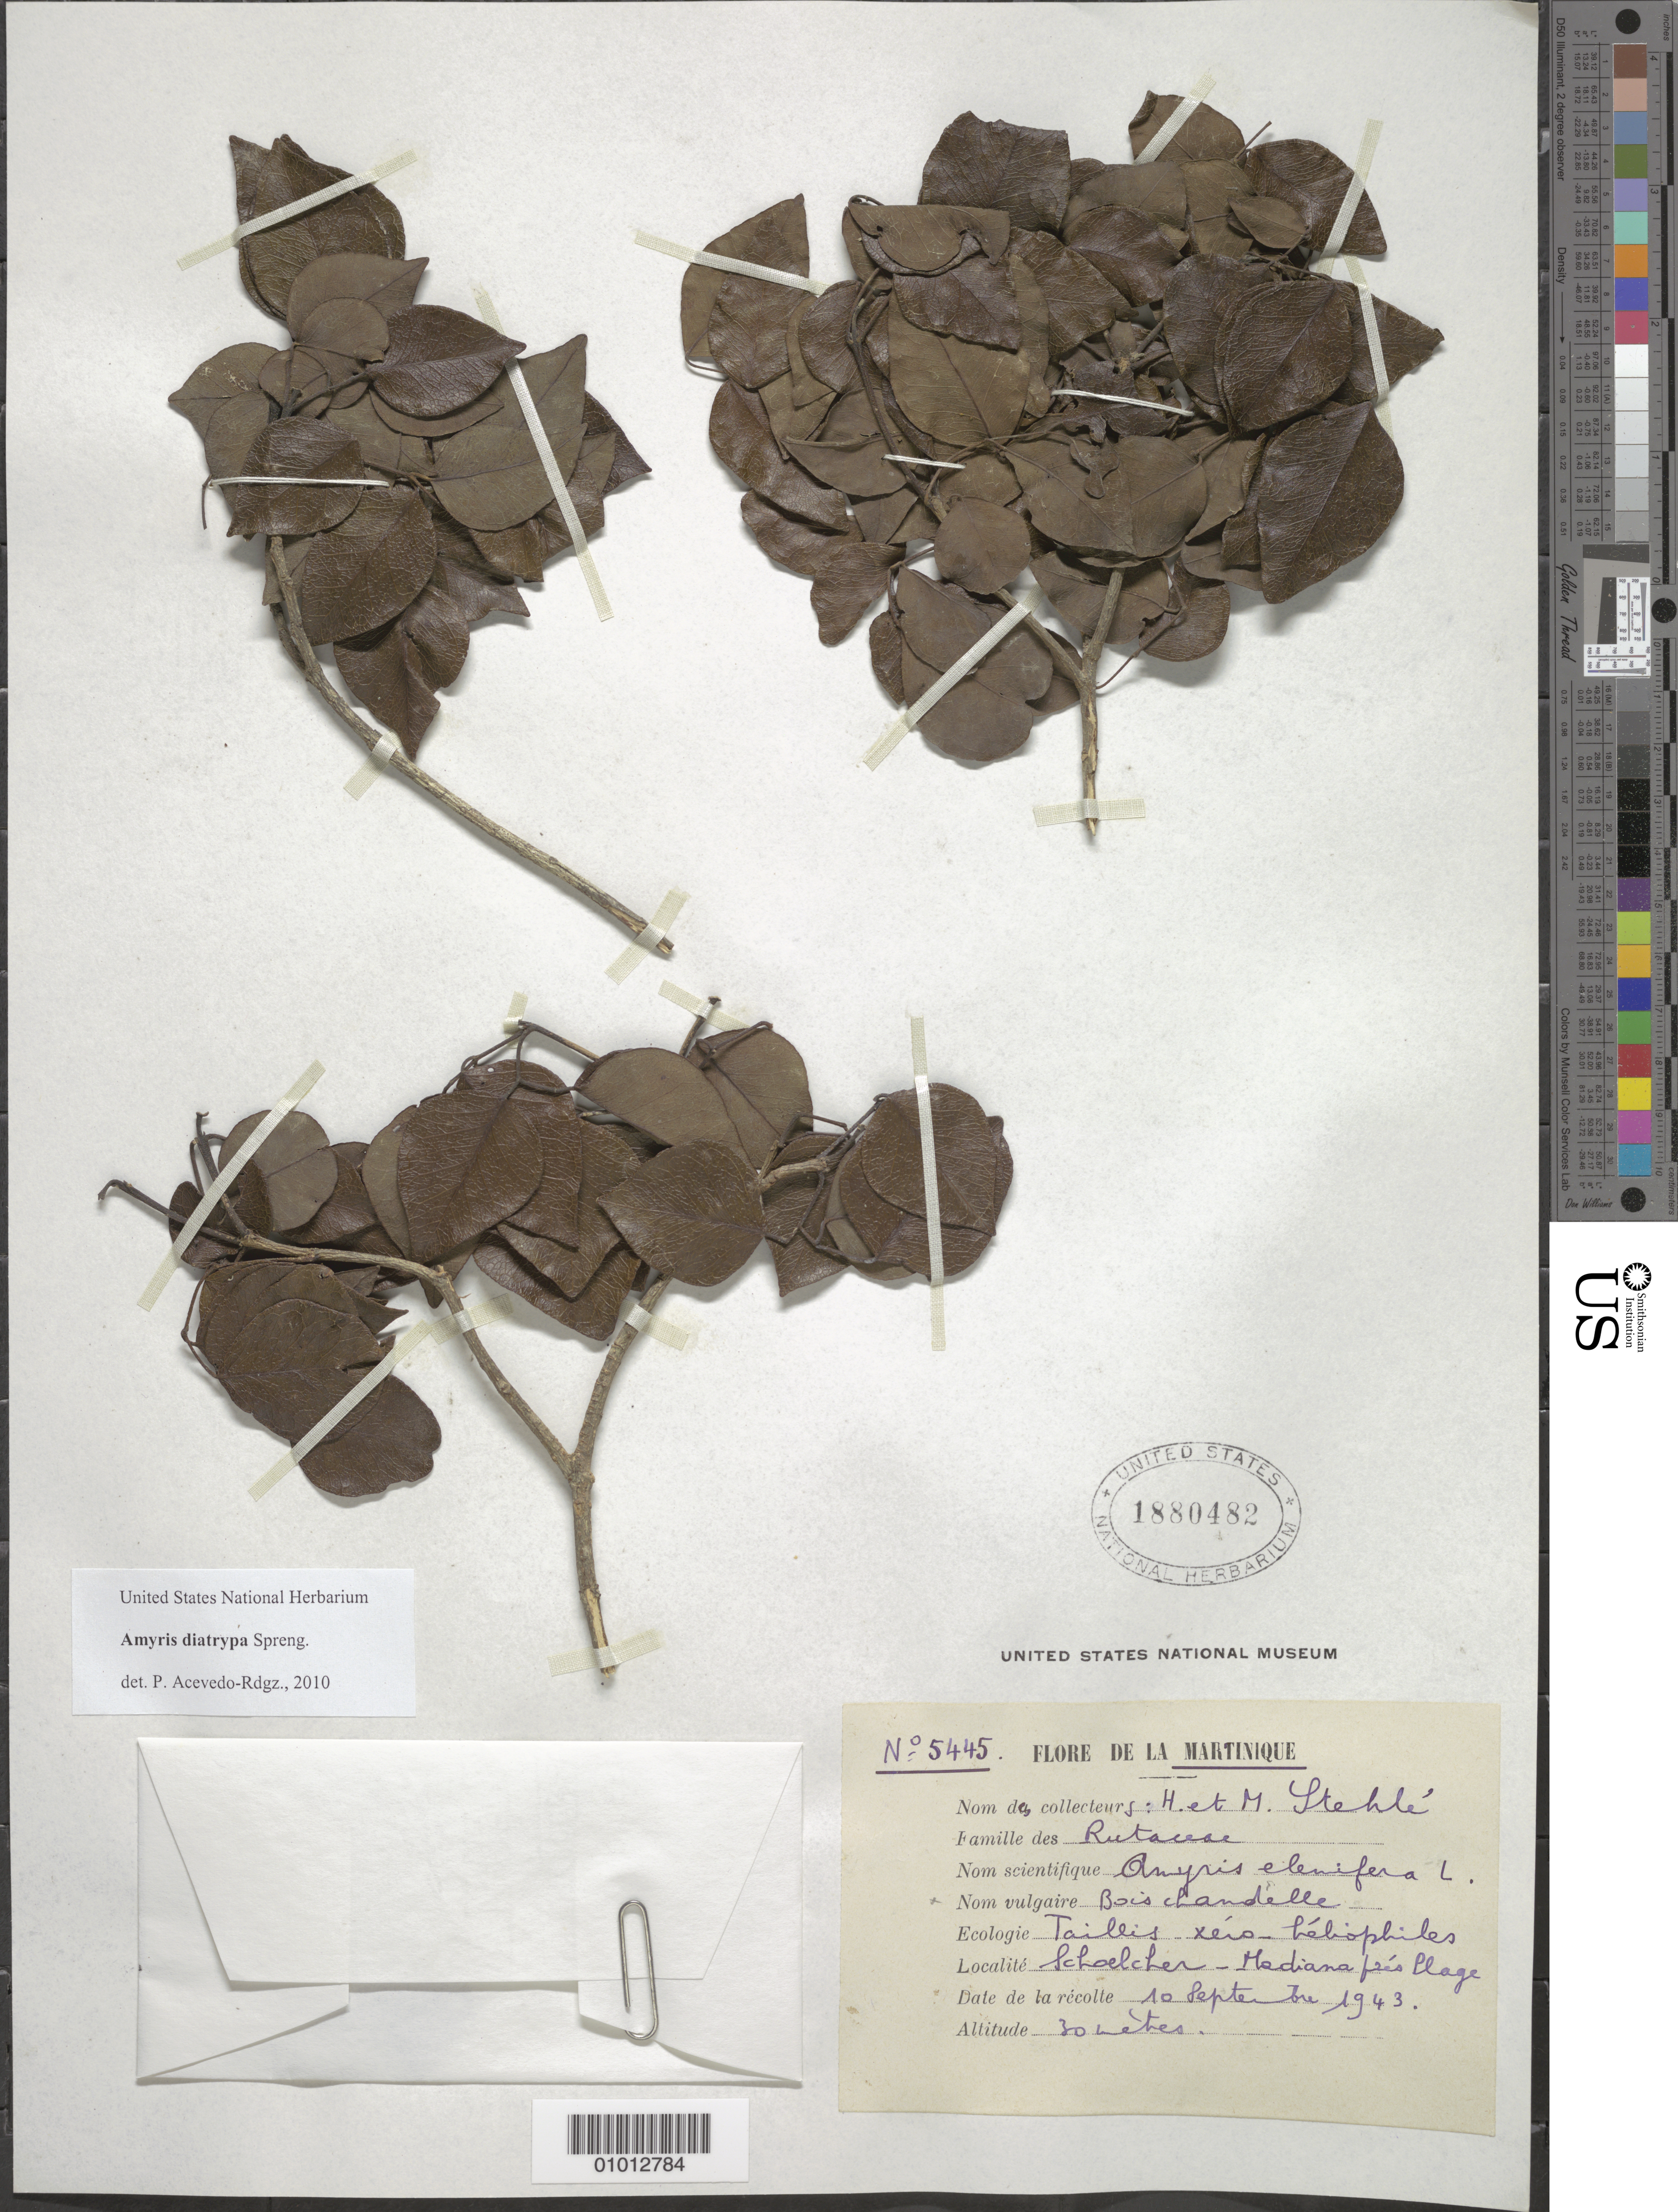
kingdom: Plantae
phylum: Tracheophyta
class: Magnoliopsida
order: Sapindales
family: Rutaceae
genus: Amyris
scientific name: Amyris diatrypa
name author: Spreng.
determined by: Acevedo-Rodríguez, P., (BOT), Smithsonian Institution - National Museum of Natural History (UNITED STATES)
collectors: H. Stehlé & M. Stehlé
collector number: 5445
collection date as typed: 10 Sep 1943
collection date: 1943-09-10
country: Martinique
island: Martinique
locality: Schoelcher - Mediana prés Plage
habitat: Tailles xérohéliophiles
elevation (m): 30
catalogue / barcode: US 1880482